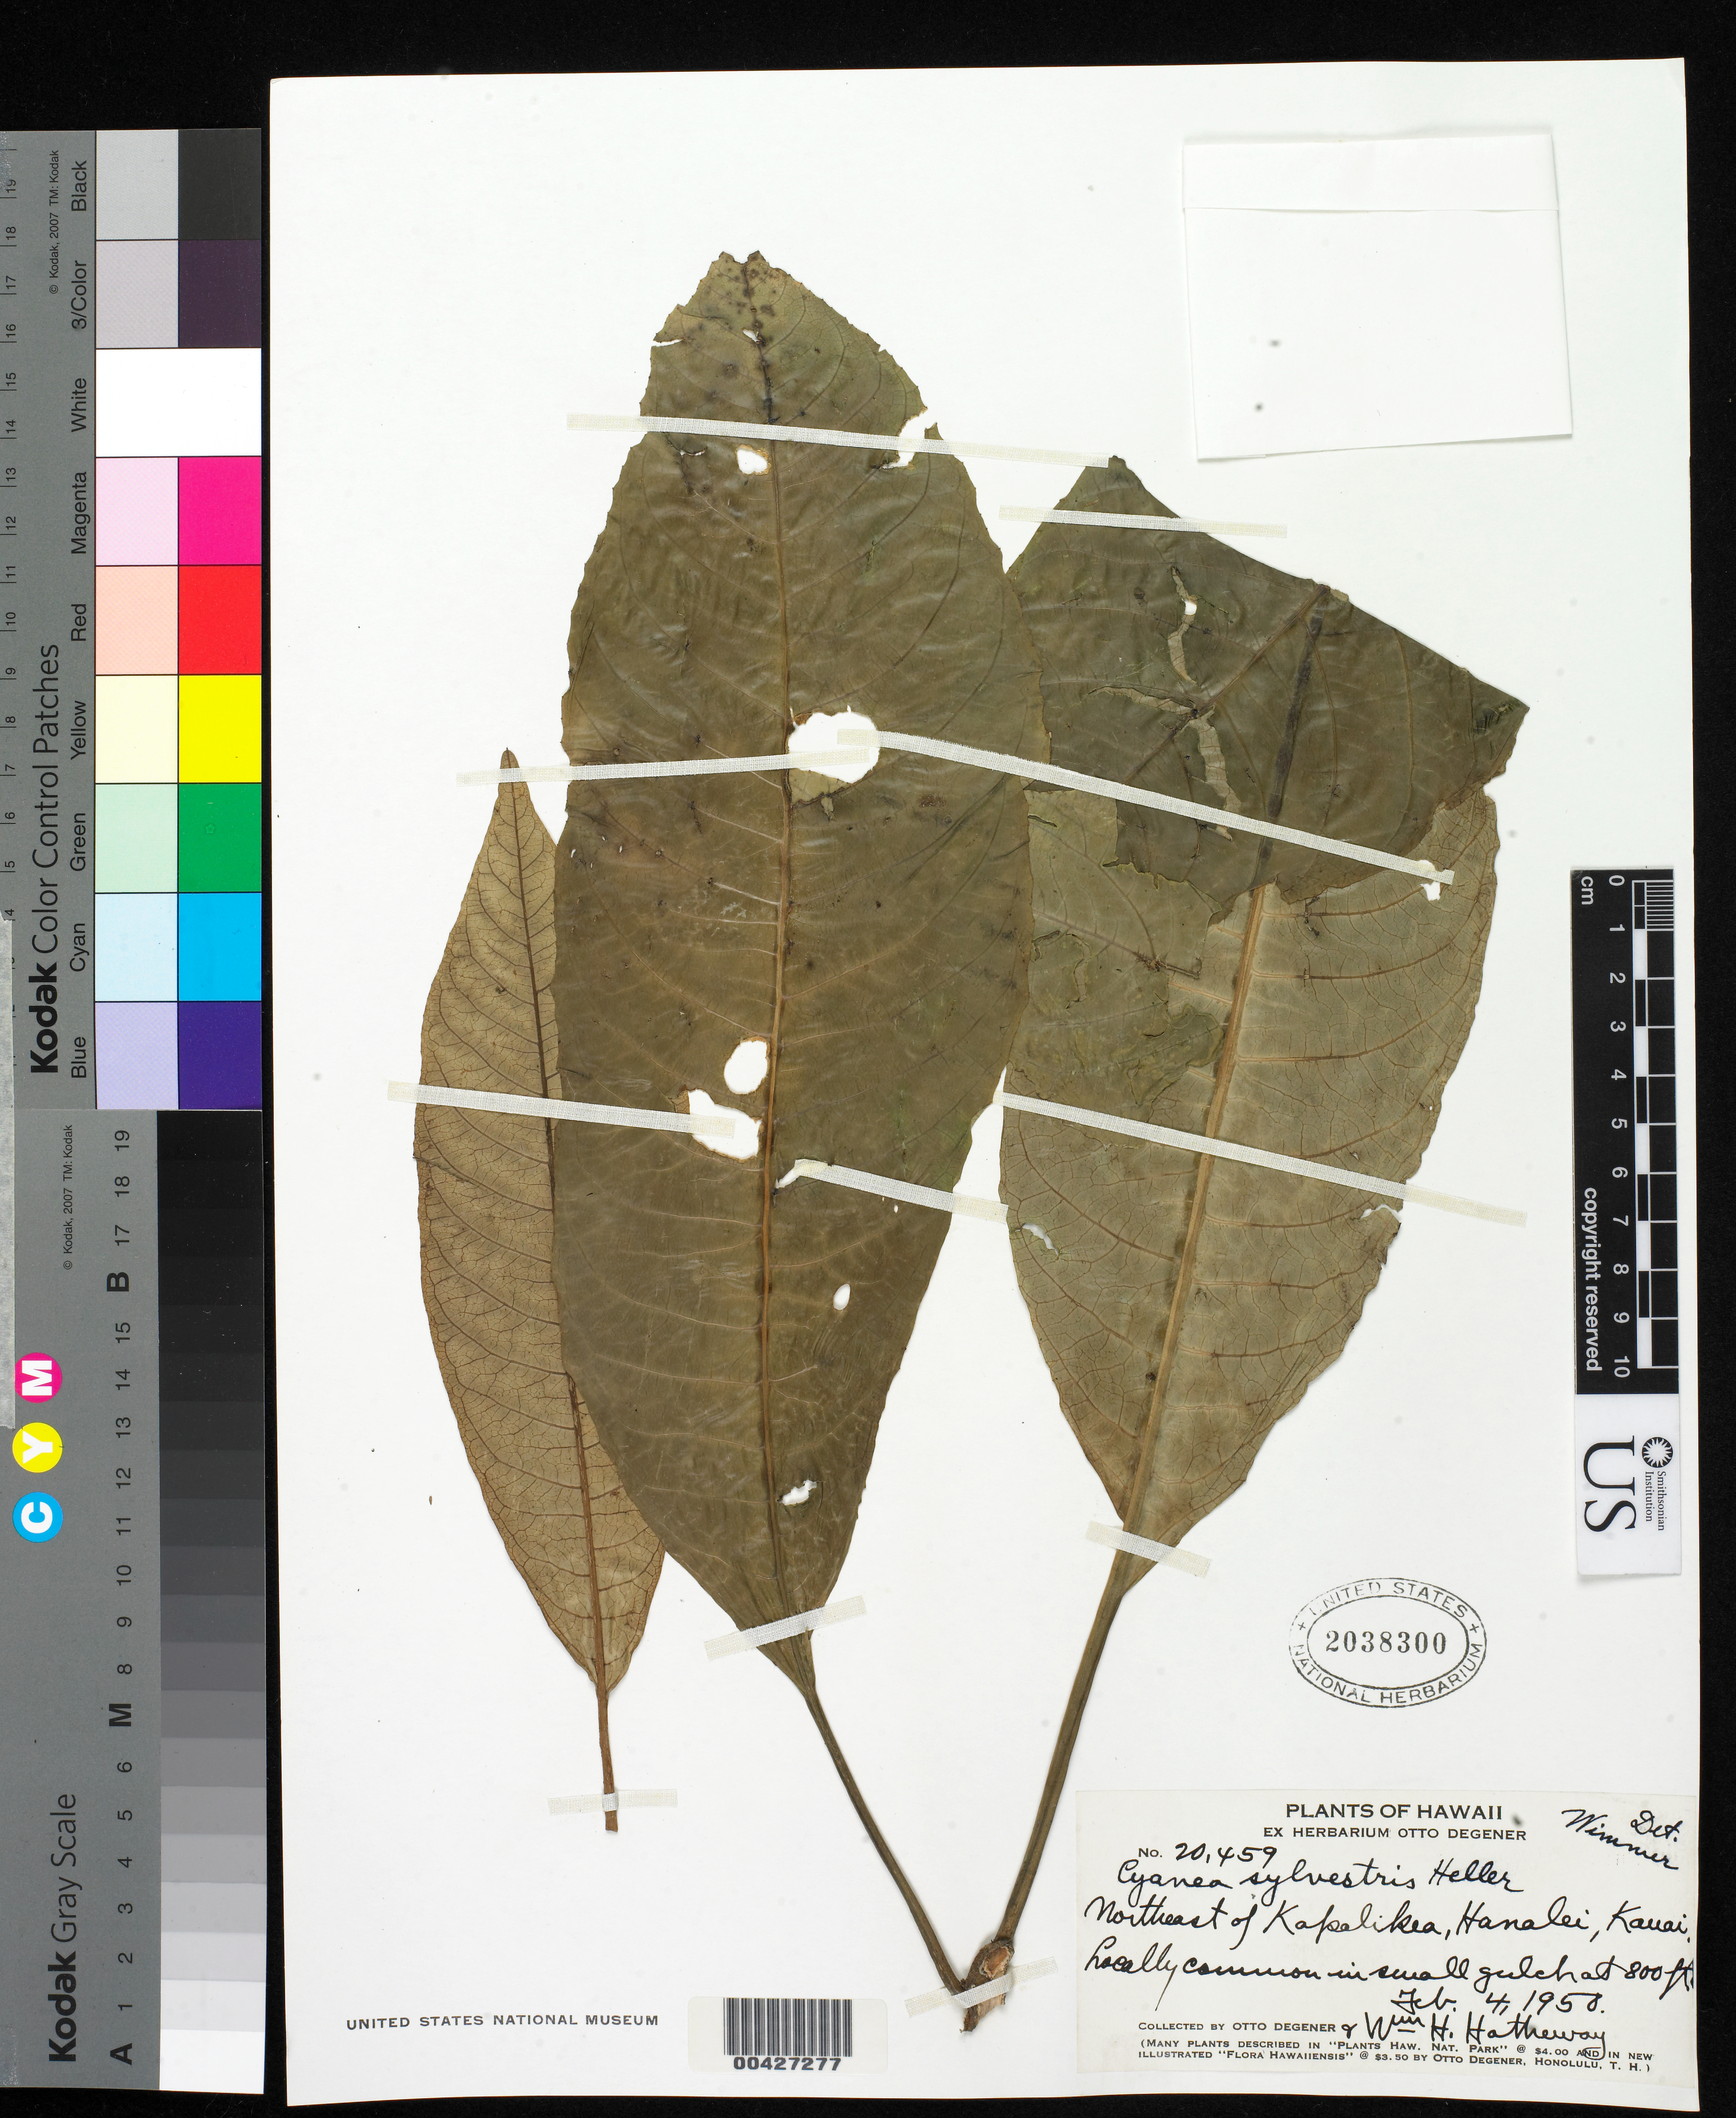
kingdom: Plantae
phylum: Tracheophyta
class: Magnoliopsida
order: Asterales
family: Campanulaceae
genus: Cyanea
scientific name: Cyanea hirtella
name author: (H. Mann) Hillebr.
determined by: Wagner, W. L., (BOT), Smithsonian Institution - National Museum of Natural History (UNITED STATES)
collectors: O. Degener & W. H. Hatheway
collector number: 20459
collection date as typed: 4 Feb 1950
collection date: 1950-02-04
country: United States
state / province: Hawaii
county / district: Kauai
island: Kaua'i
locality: NE of Kapalikea, Hanalei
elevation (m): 244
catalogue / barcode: US 2038300